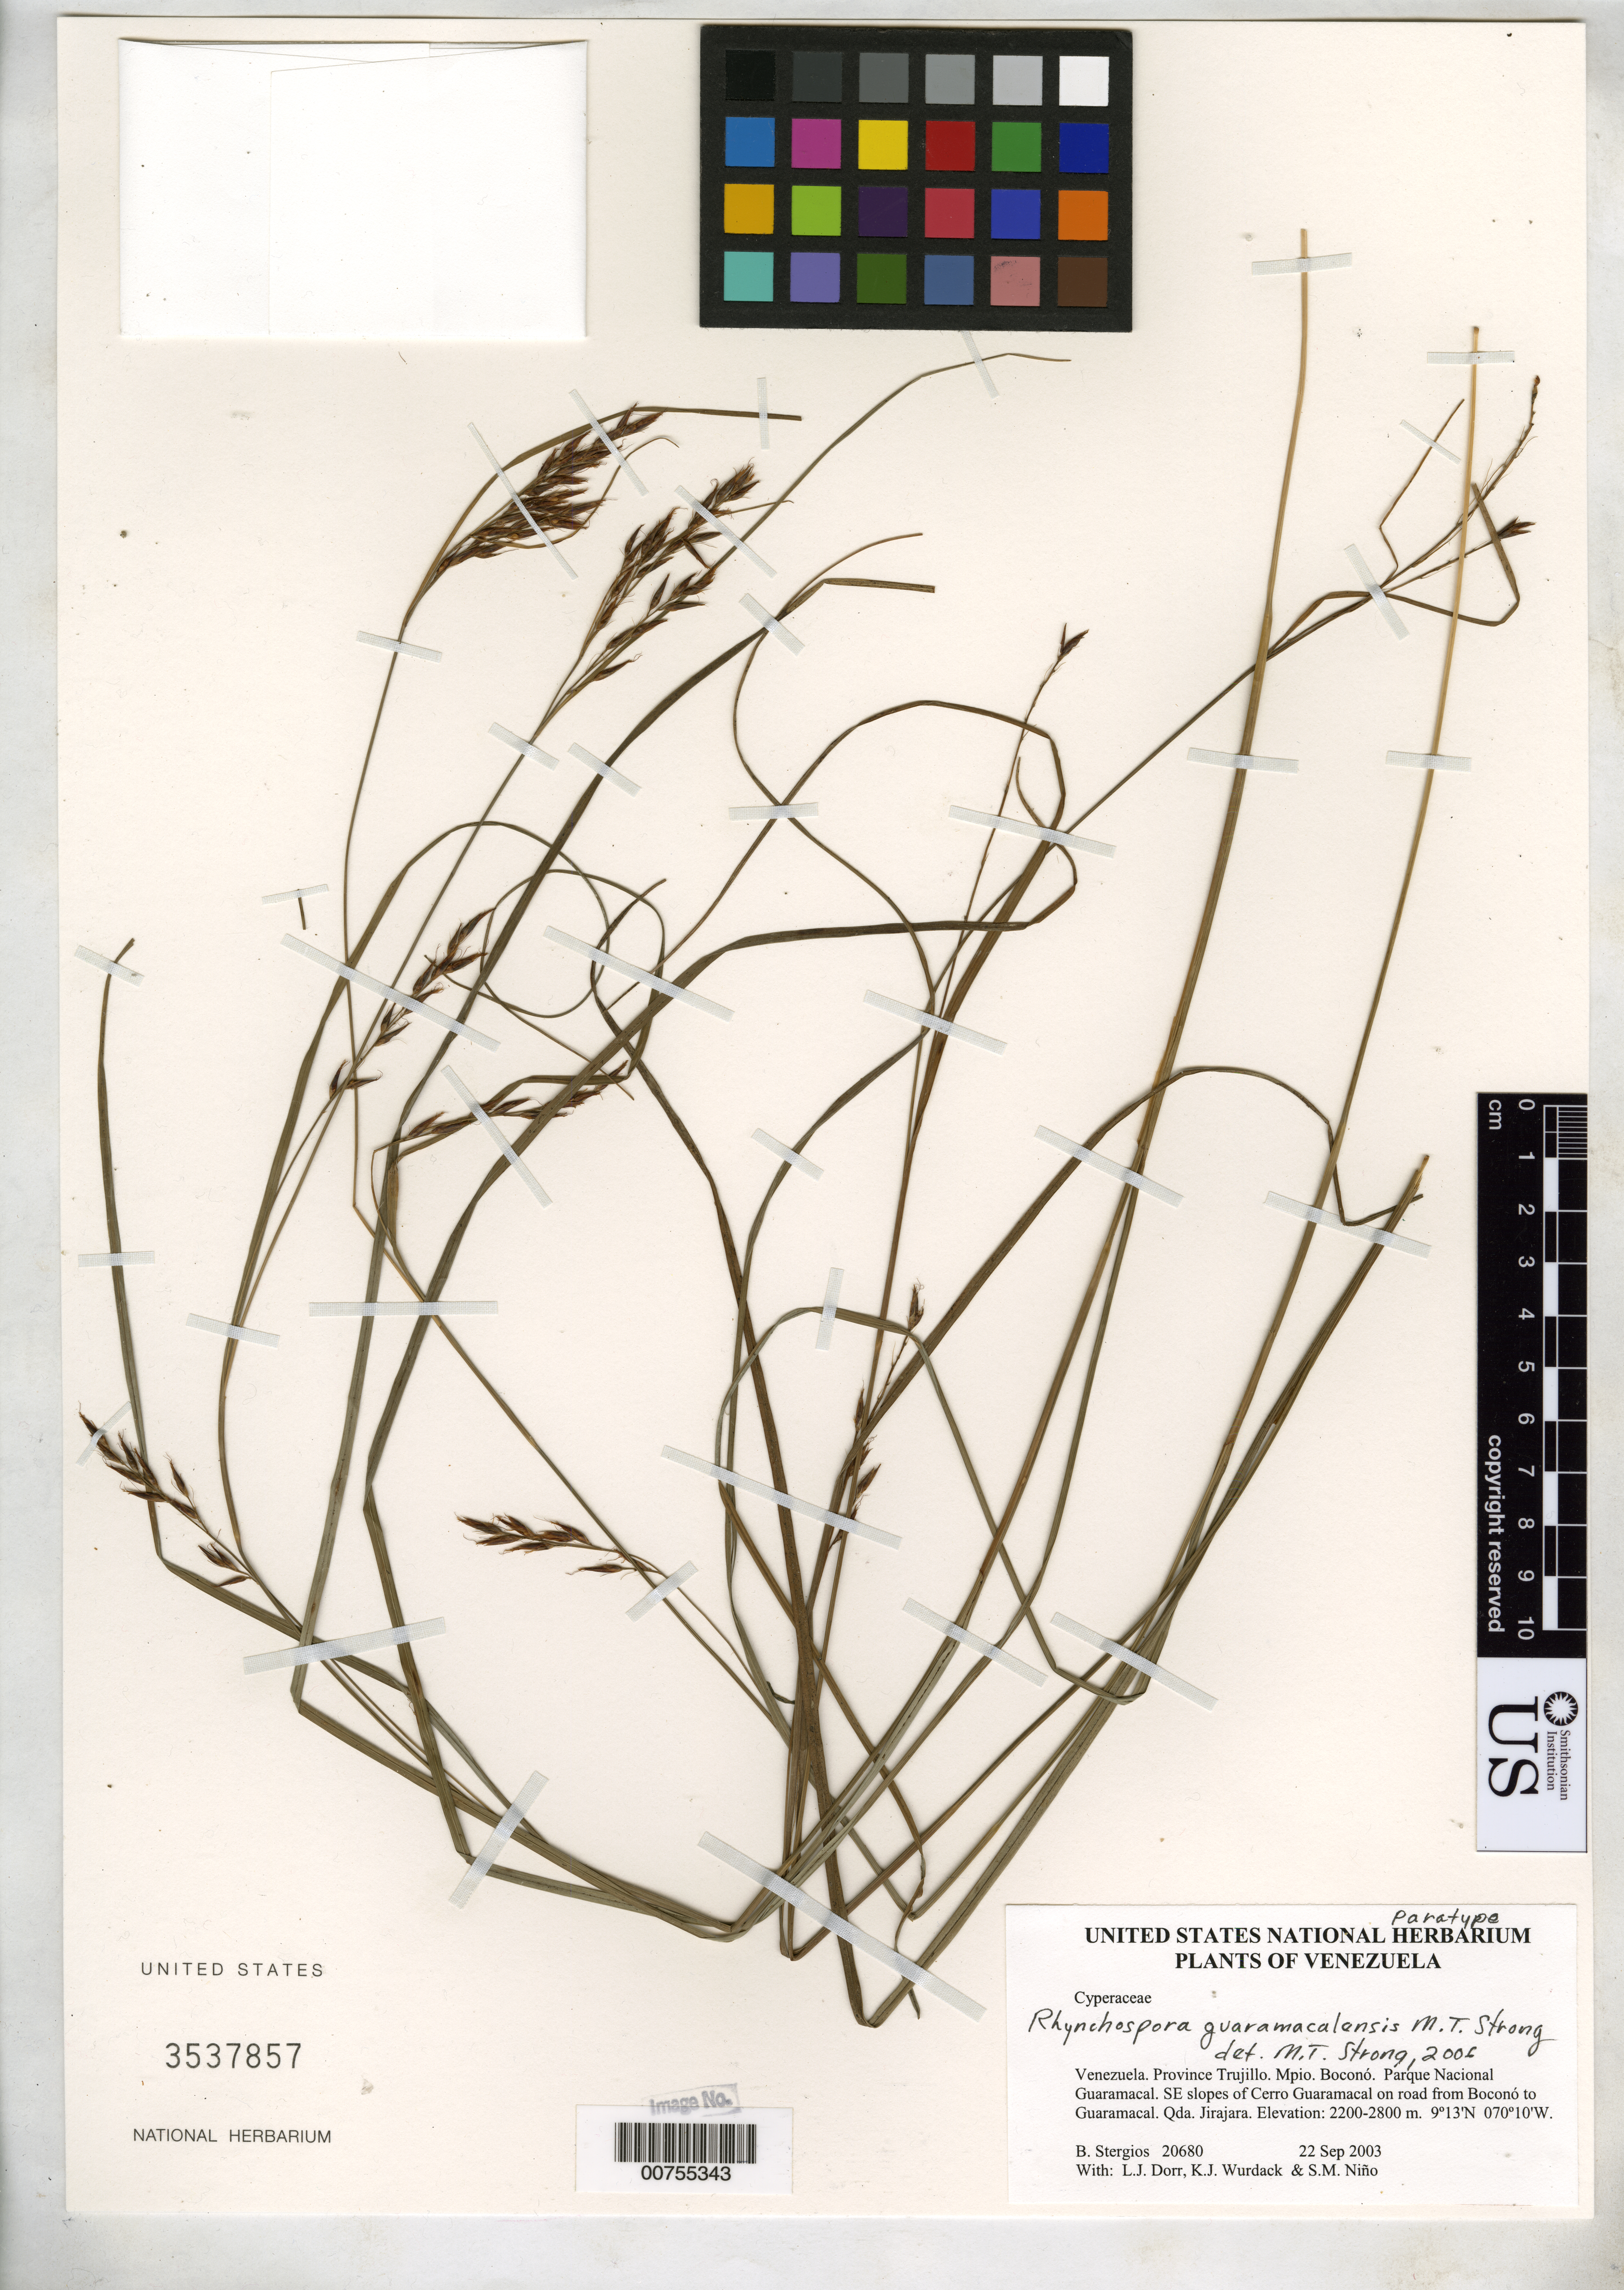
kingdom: Plantae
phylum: Tracheophyta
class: Liliopsida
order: Poales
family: Cyperaceae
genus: Rhynchospora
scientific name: Rhynchospora guaramacalensis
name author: M.T. Strong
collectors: B. G. Stergios, L. J. Dorr, K. Wurdack & S. M. Niño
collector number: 20680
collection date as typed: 22 Sep 2003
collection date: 2003-09-22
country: Venezuela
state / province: Trujillo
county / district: Boconó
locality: Parque Nacional Guaramacal. SE slopes of Cerro Guaramacal on road from Boconó to Guaramacal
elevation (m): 2200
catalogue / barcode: US 3537857